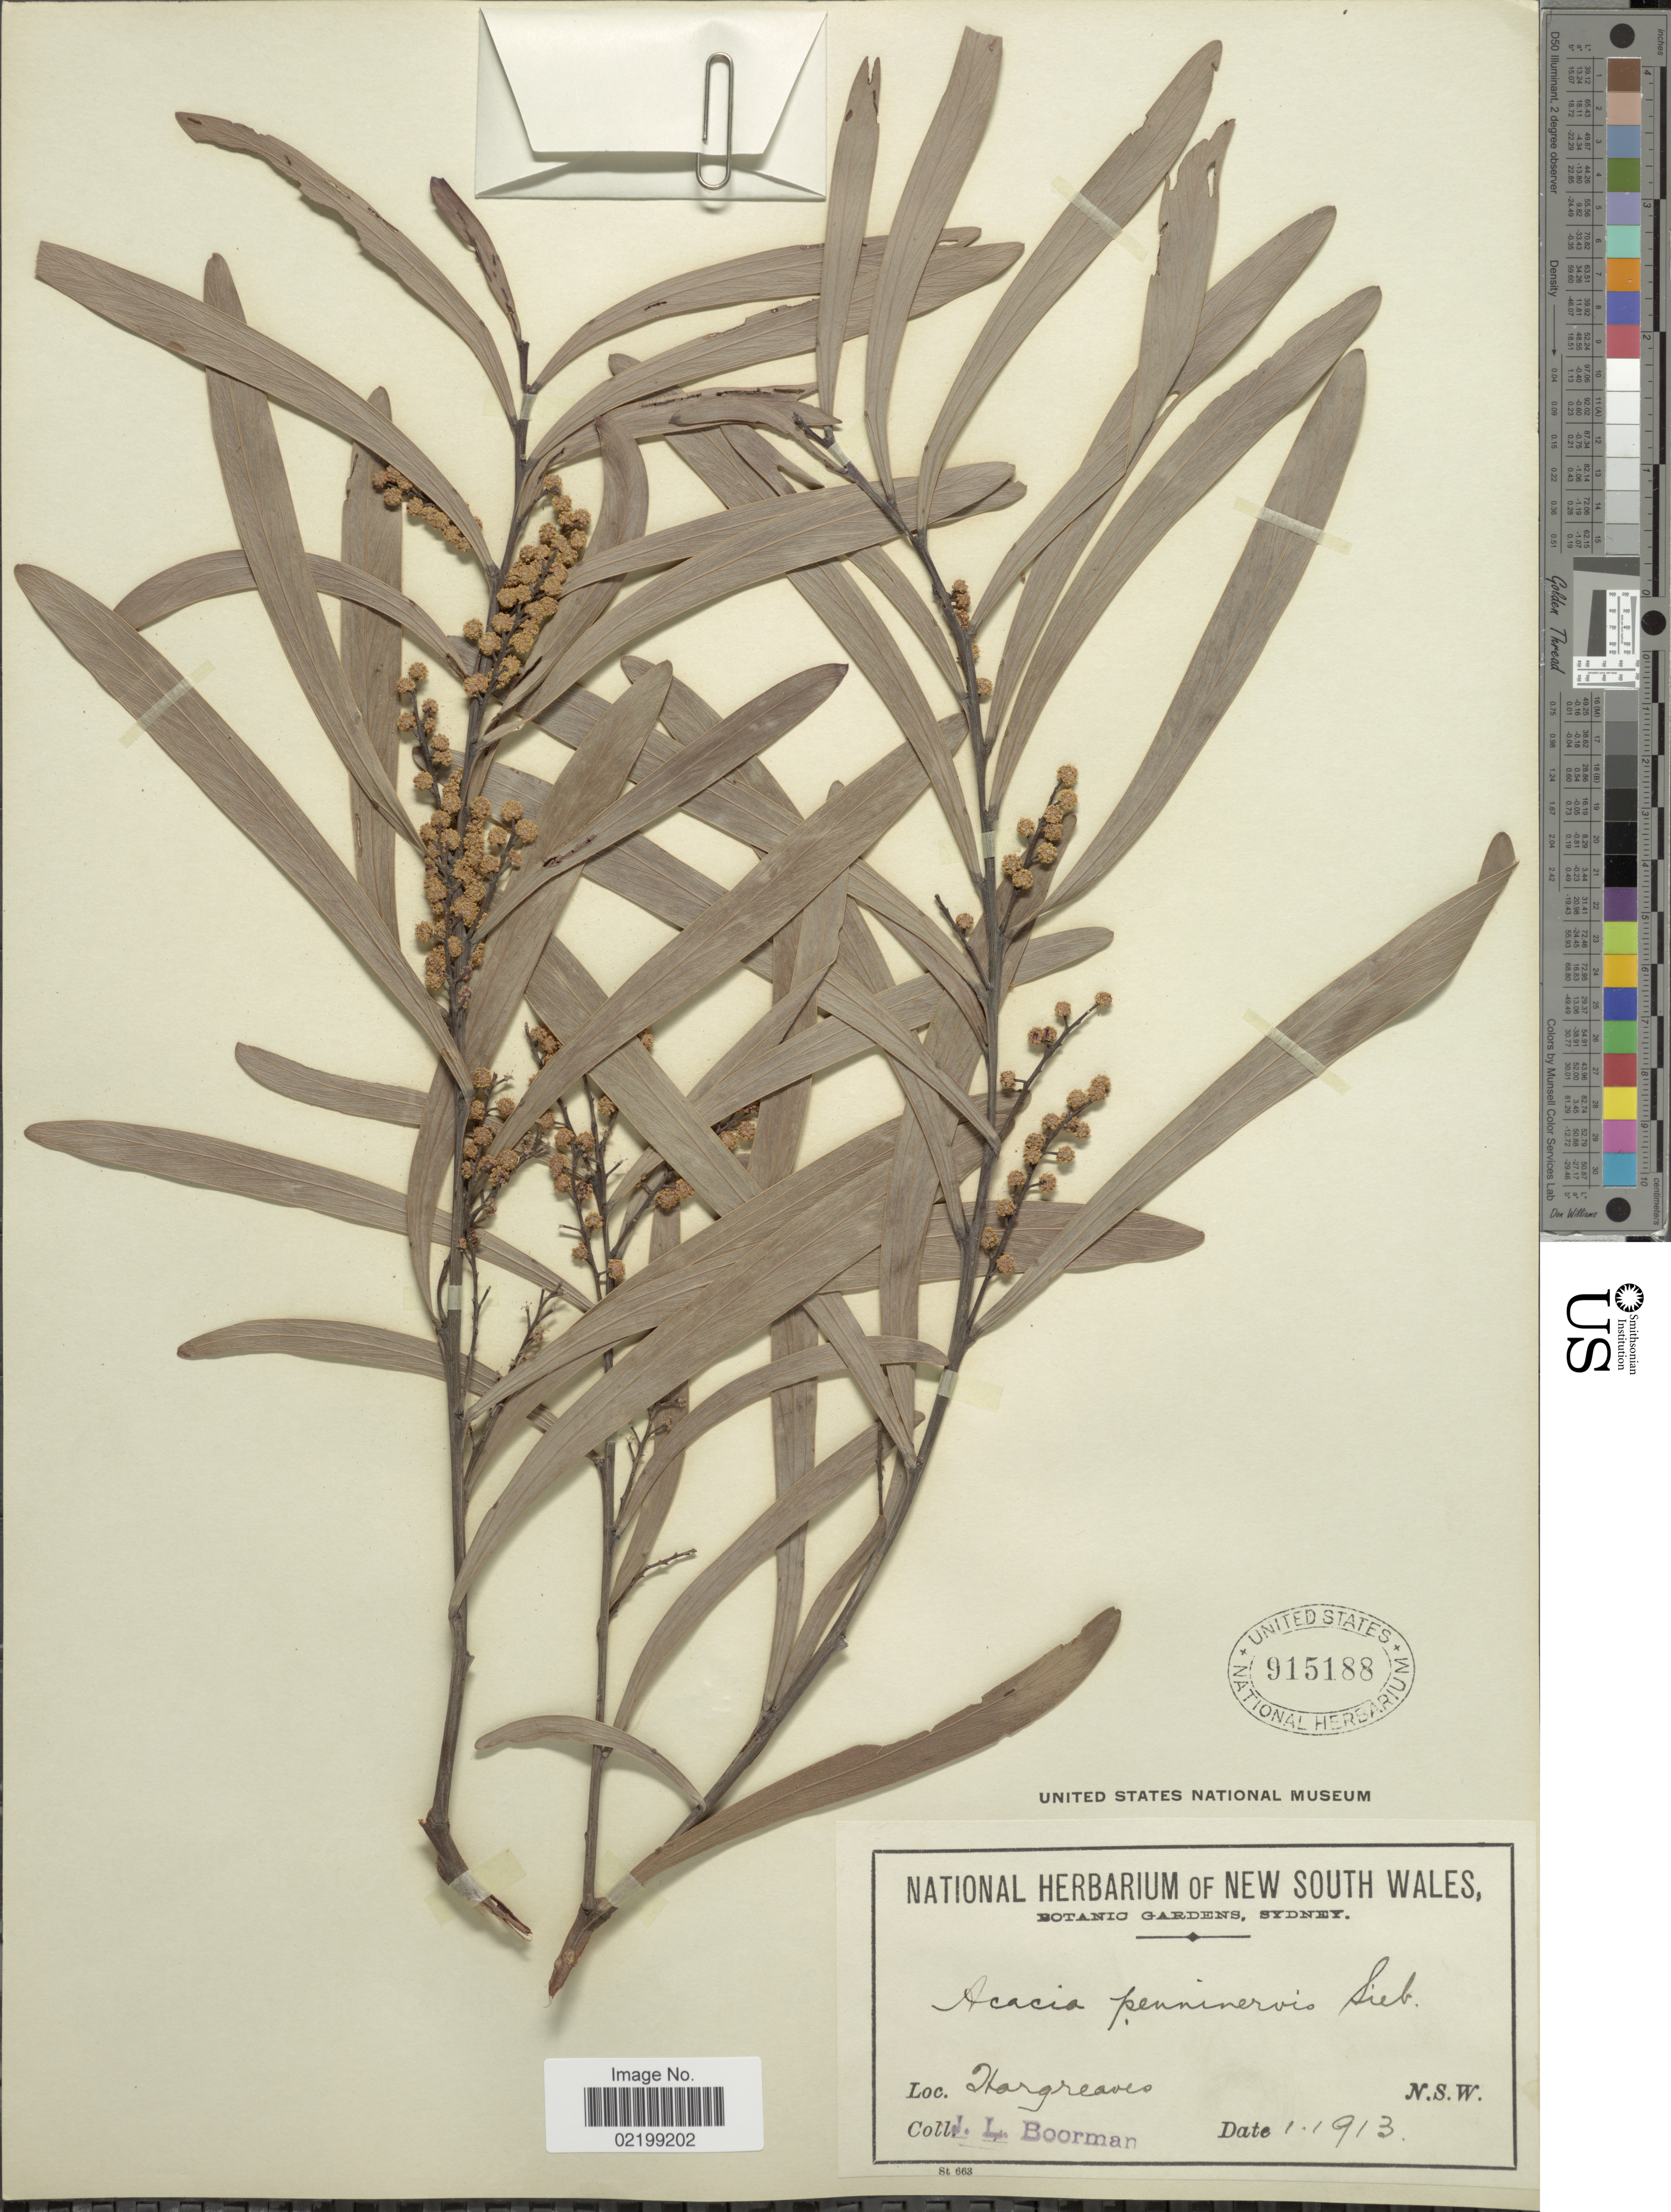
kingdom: Plantae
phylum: Tracheophyta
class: Magnoliopsida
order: Fabales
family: Fabaceae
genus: Acacia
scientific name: Acacia penninervis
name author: DC.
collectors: J. Boorman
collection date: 1913-01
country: Australia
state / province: New South Wales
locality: Hargreaves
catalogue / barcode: US 915188